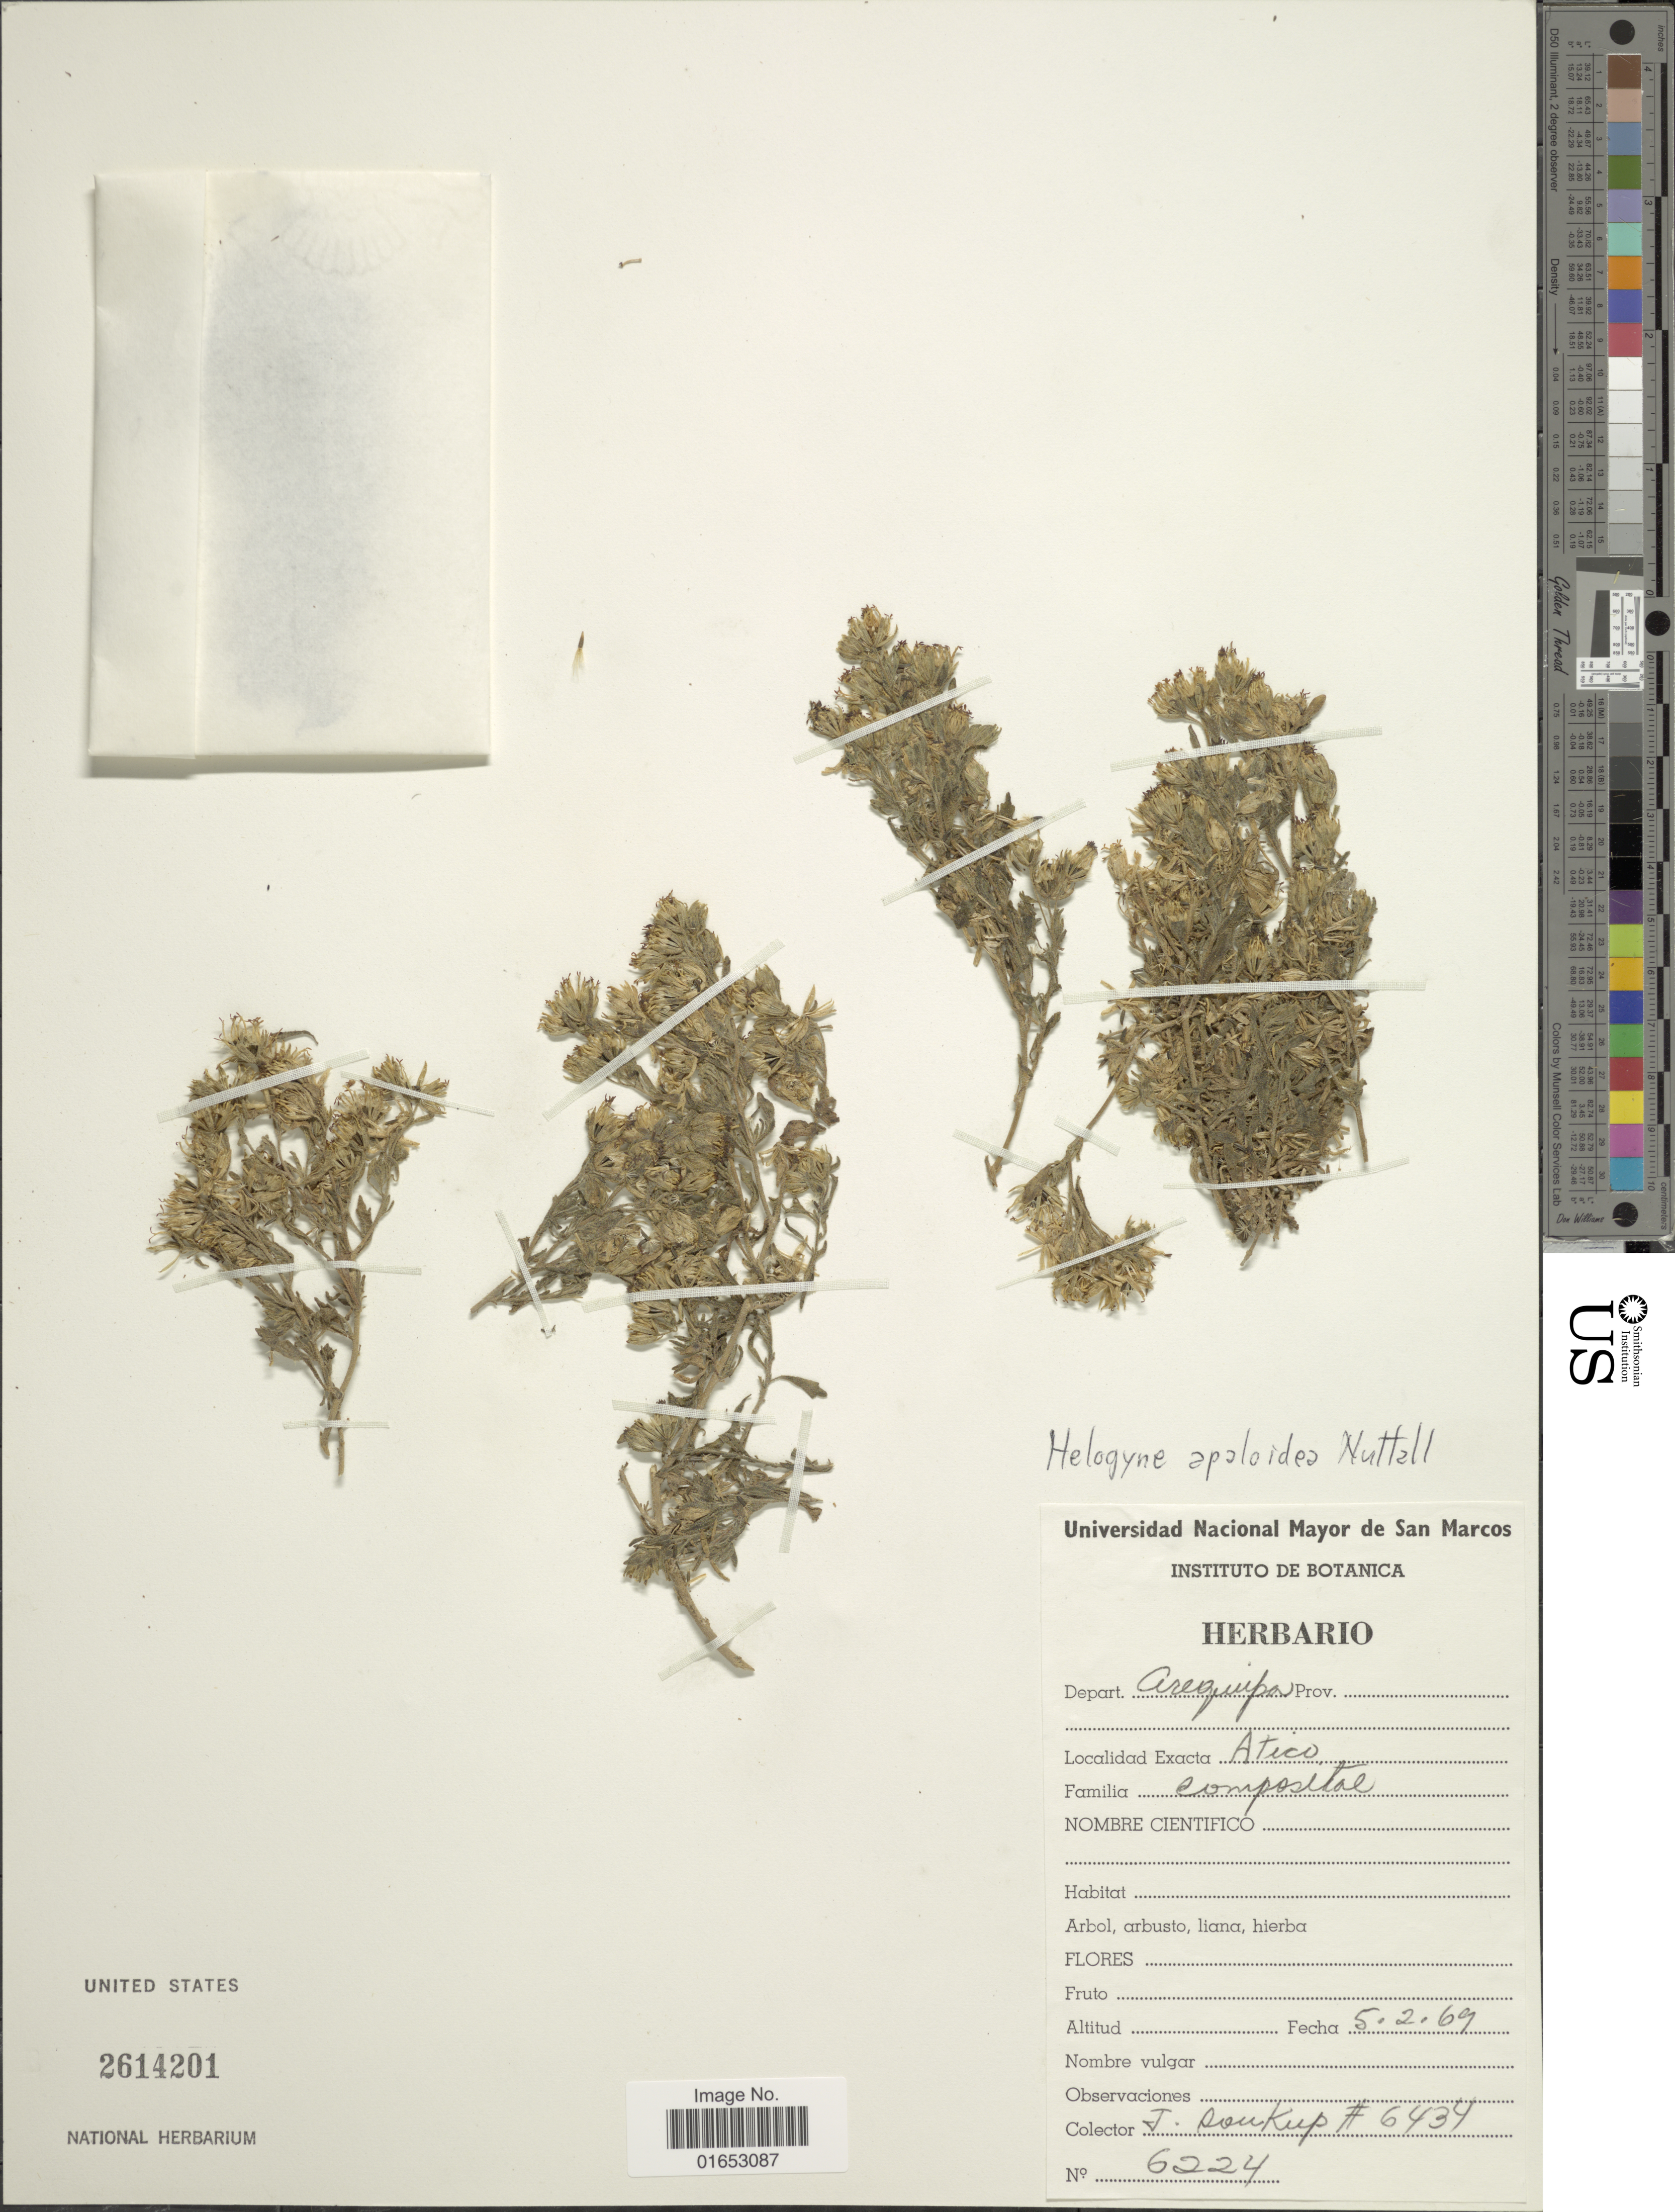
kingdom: Plantae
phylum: Tracheophyta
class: Magnoliopsida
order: Asterales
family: Asteraceae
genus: Helogyne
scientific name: Helogyne apaloidea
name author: Nutt.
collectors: J. Soukup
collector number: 6434/6224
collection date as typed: Transcribed d/m/y: 5/2/69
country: Peru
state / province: Arequipa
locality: Atico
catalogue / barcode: US 2614201